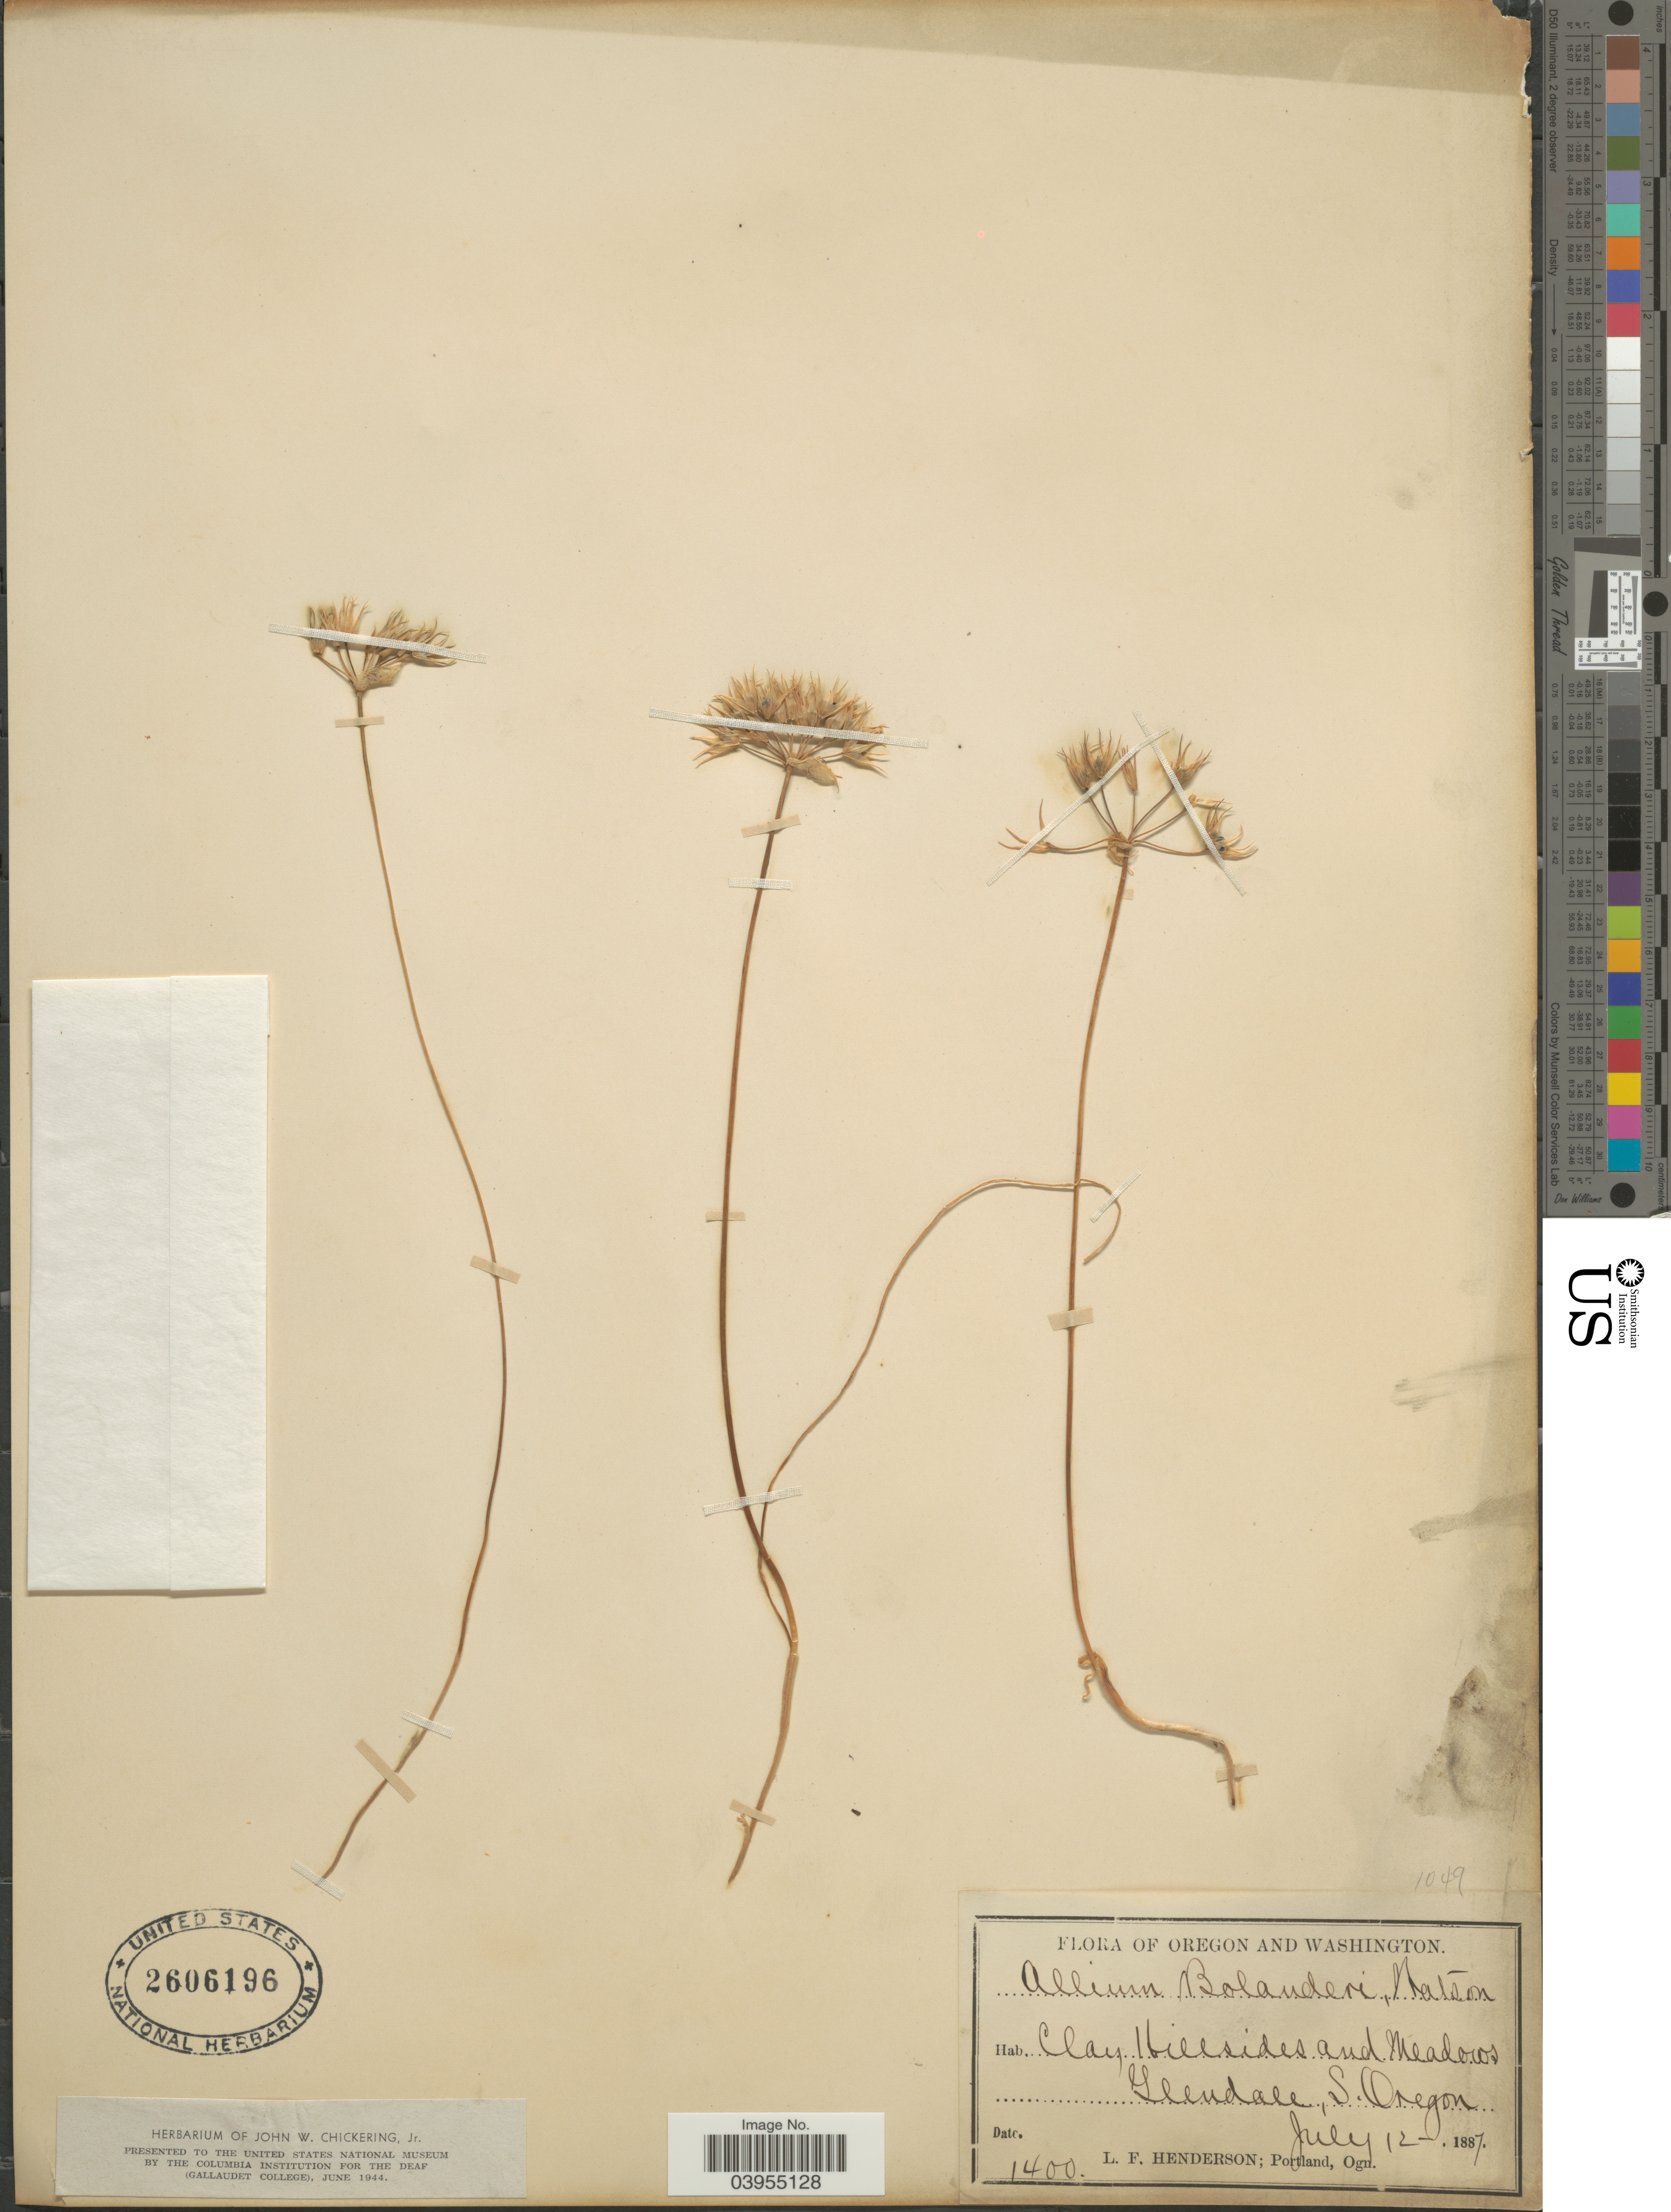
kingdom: Plantae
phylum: Tracheophyta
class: Liliopsida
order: Asparagales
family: Amaryllidaceae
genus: Allium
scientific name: Allium bolanderi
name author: S. Watson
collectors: L. Henderson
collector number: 1400?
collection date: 1887-07-12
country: United States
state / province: Oregon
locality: Clay Hillsides and Meadows. Glendale, S. Oregon.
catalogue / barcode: US 2606196